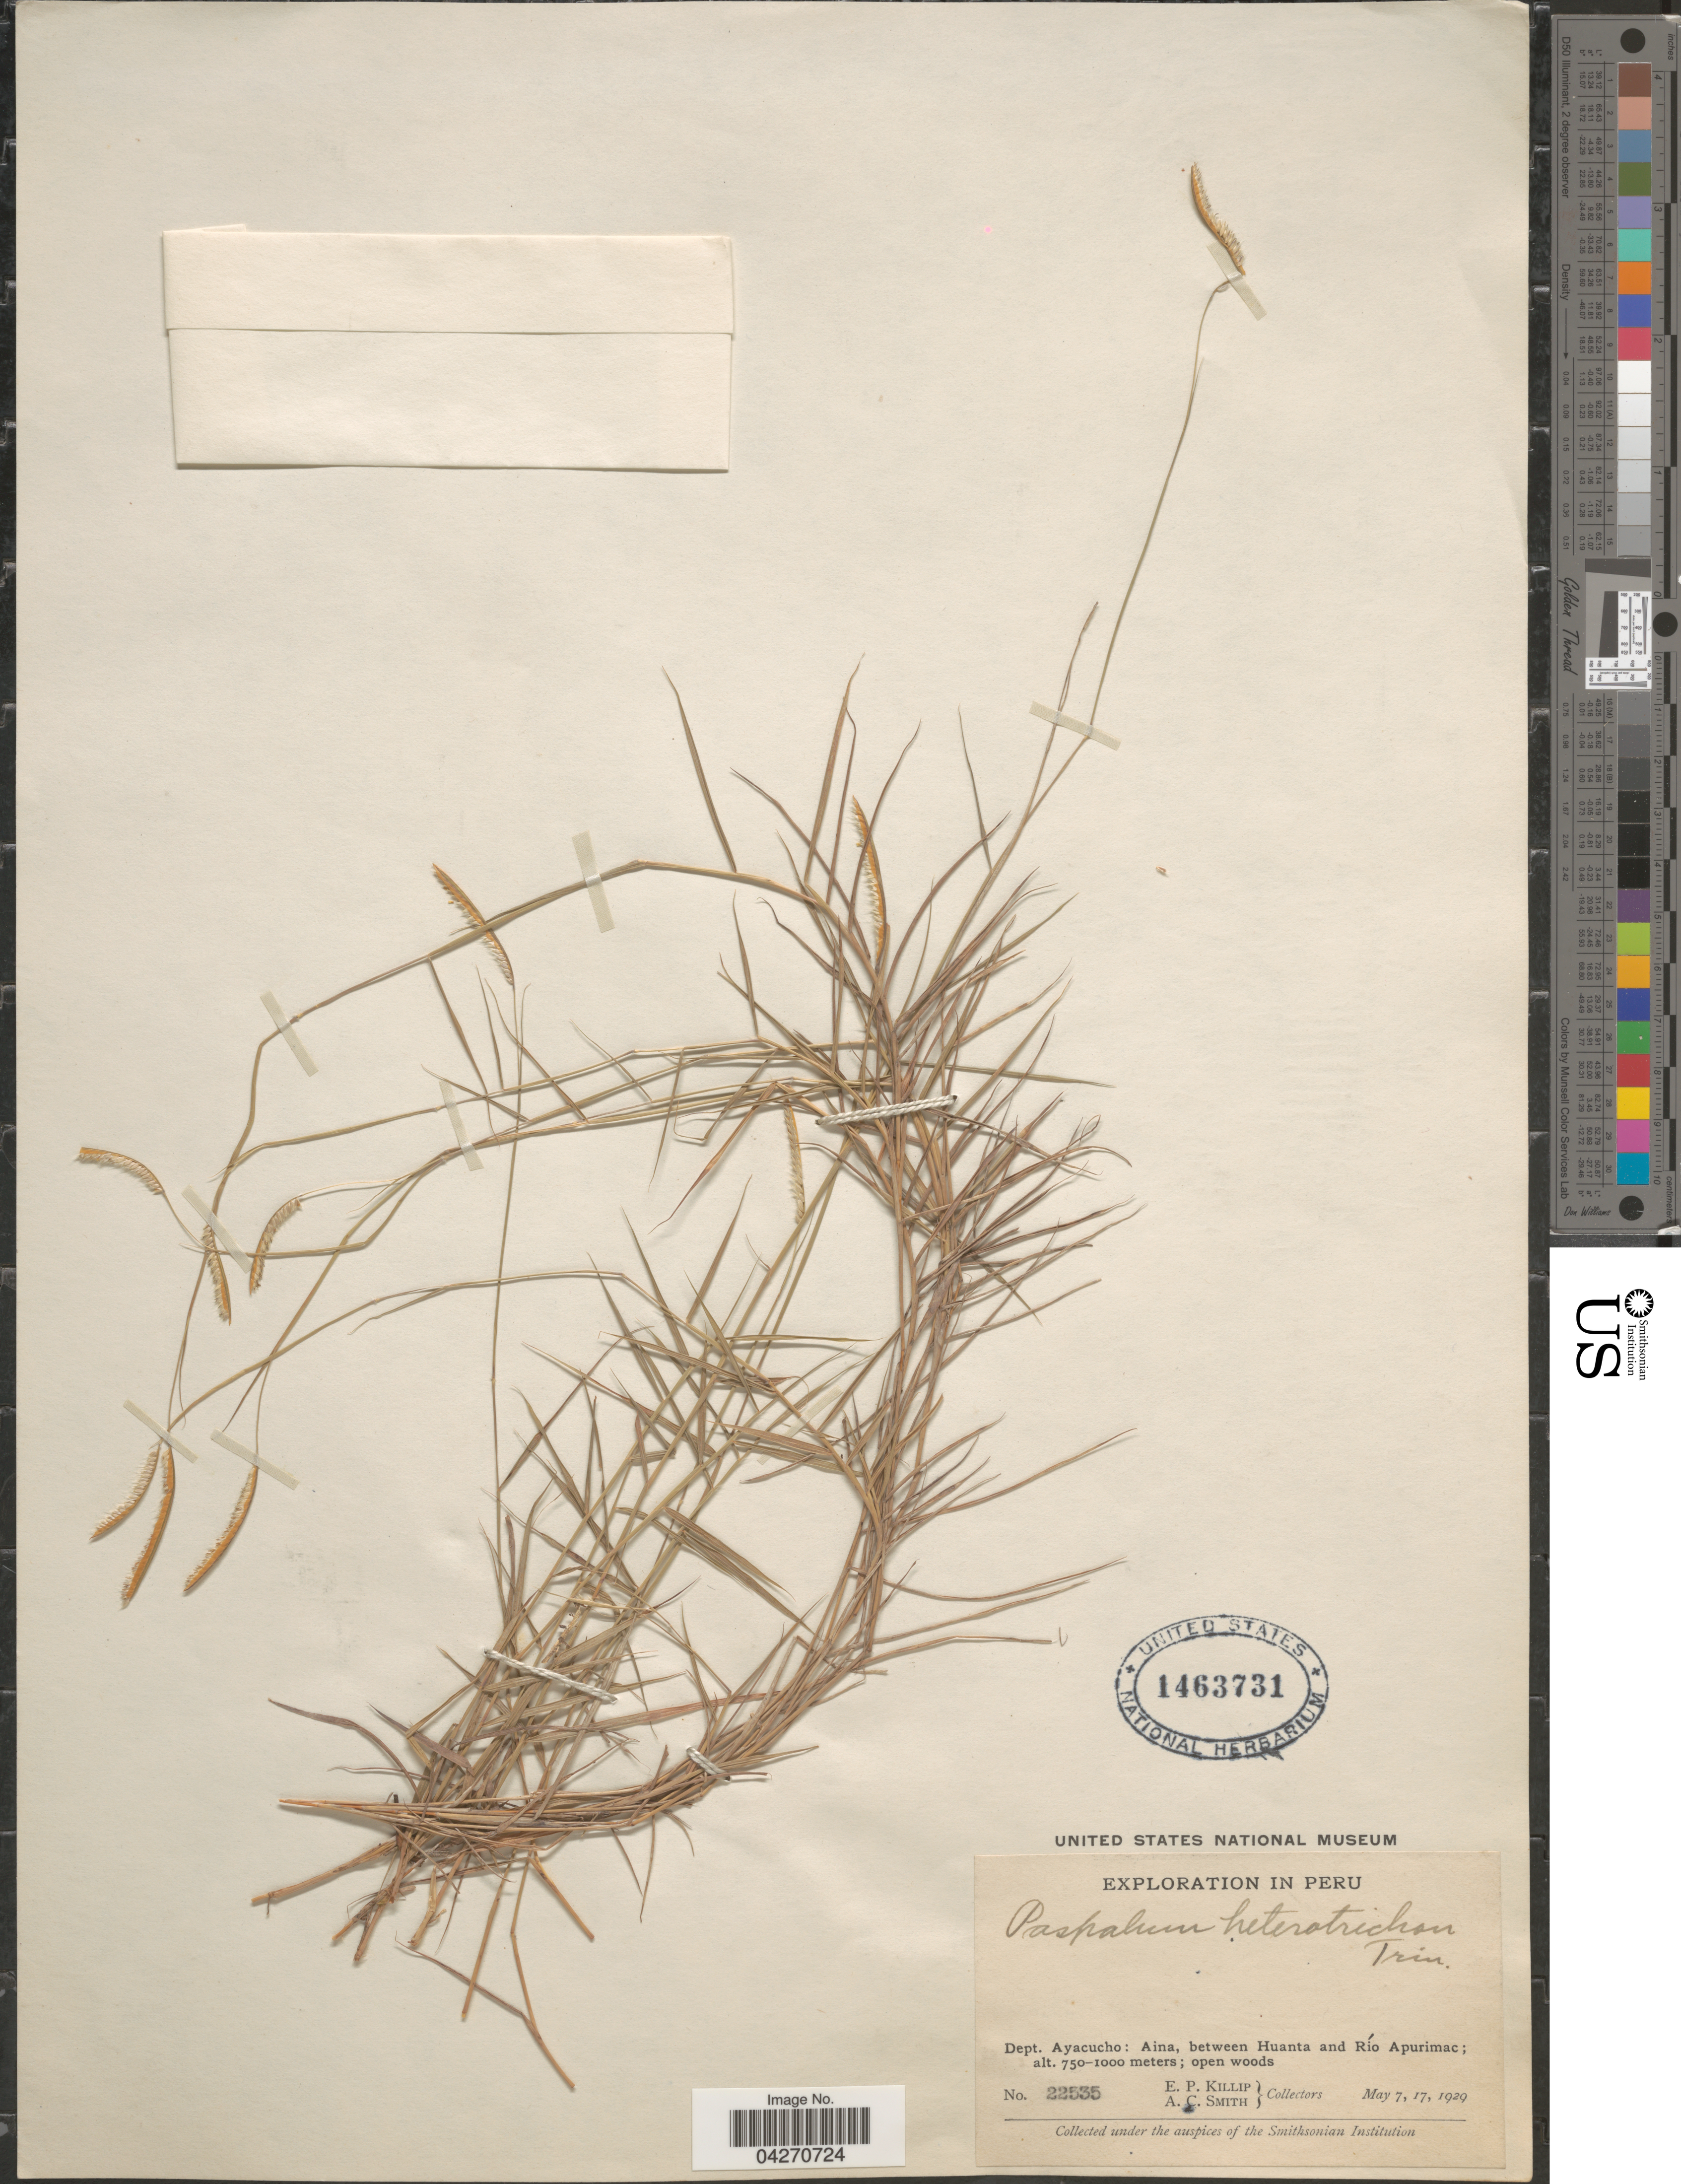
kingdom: Plantae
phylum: Tracheophyta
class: Liliopsida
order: Poales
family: Poaceae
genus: Paspalum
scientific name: Paspalum hererotrichon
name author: Trin.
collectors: E. P. Killip & A. C. Smith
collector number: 22535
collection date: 1929-05-07/1929-05-17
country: Peru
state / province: Ayacucho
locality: Exploration In Peru. Dept. Ayacucho: Aina, between Huanta and Río Apurimac.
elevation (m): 750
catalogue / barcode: US 1463731